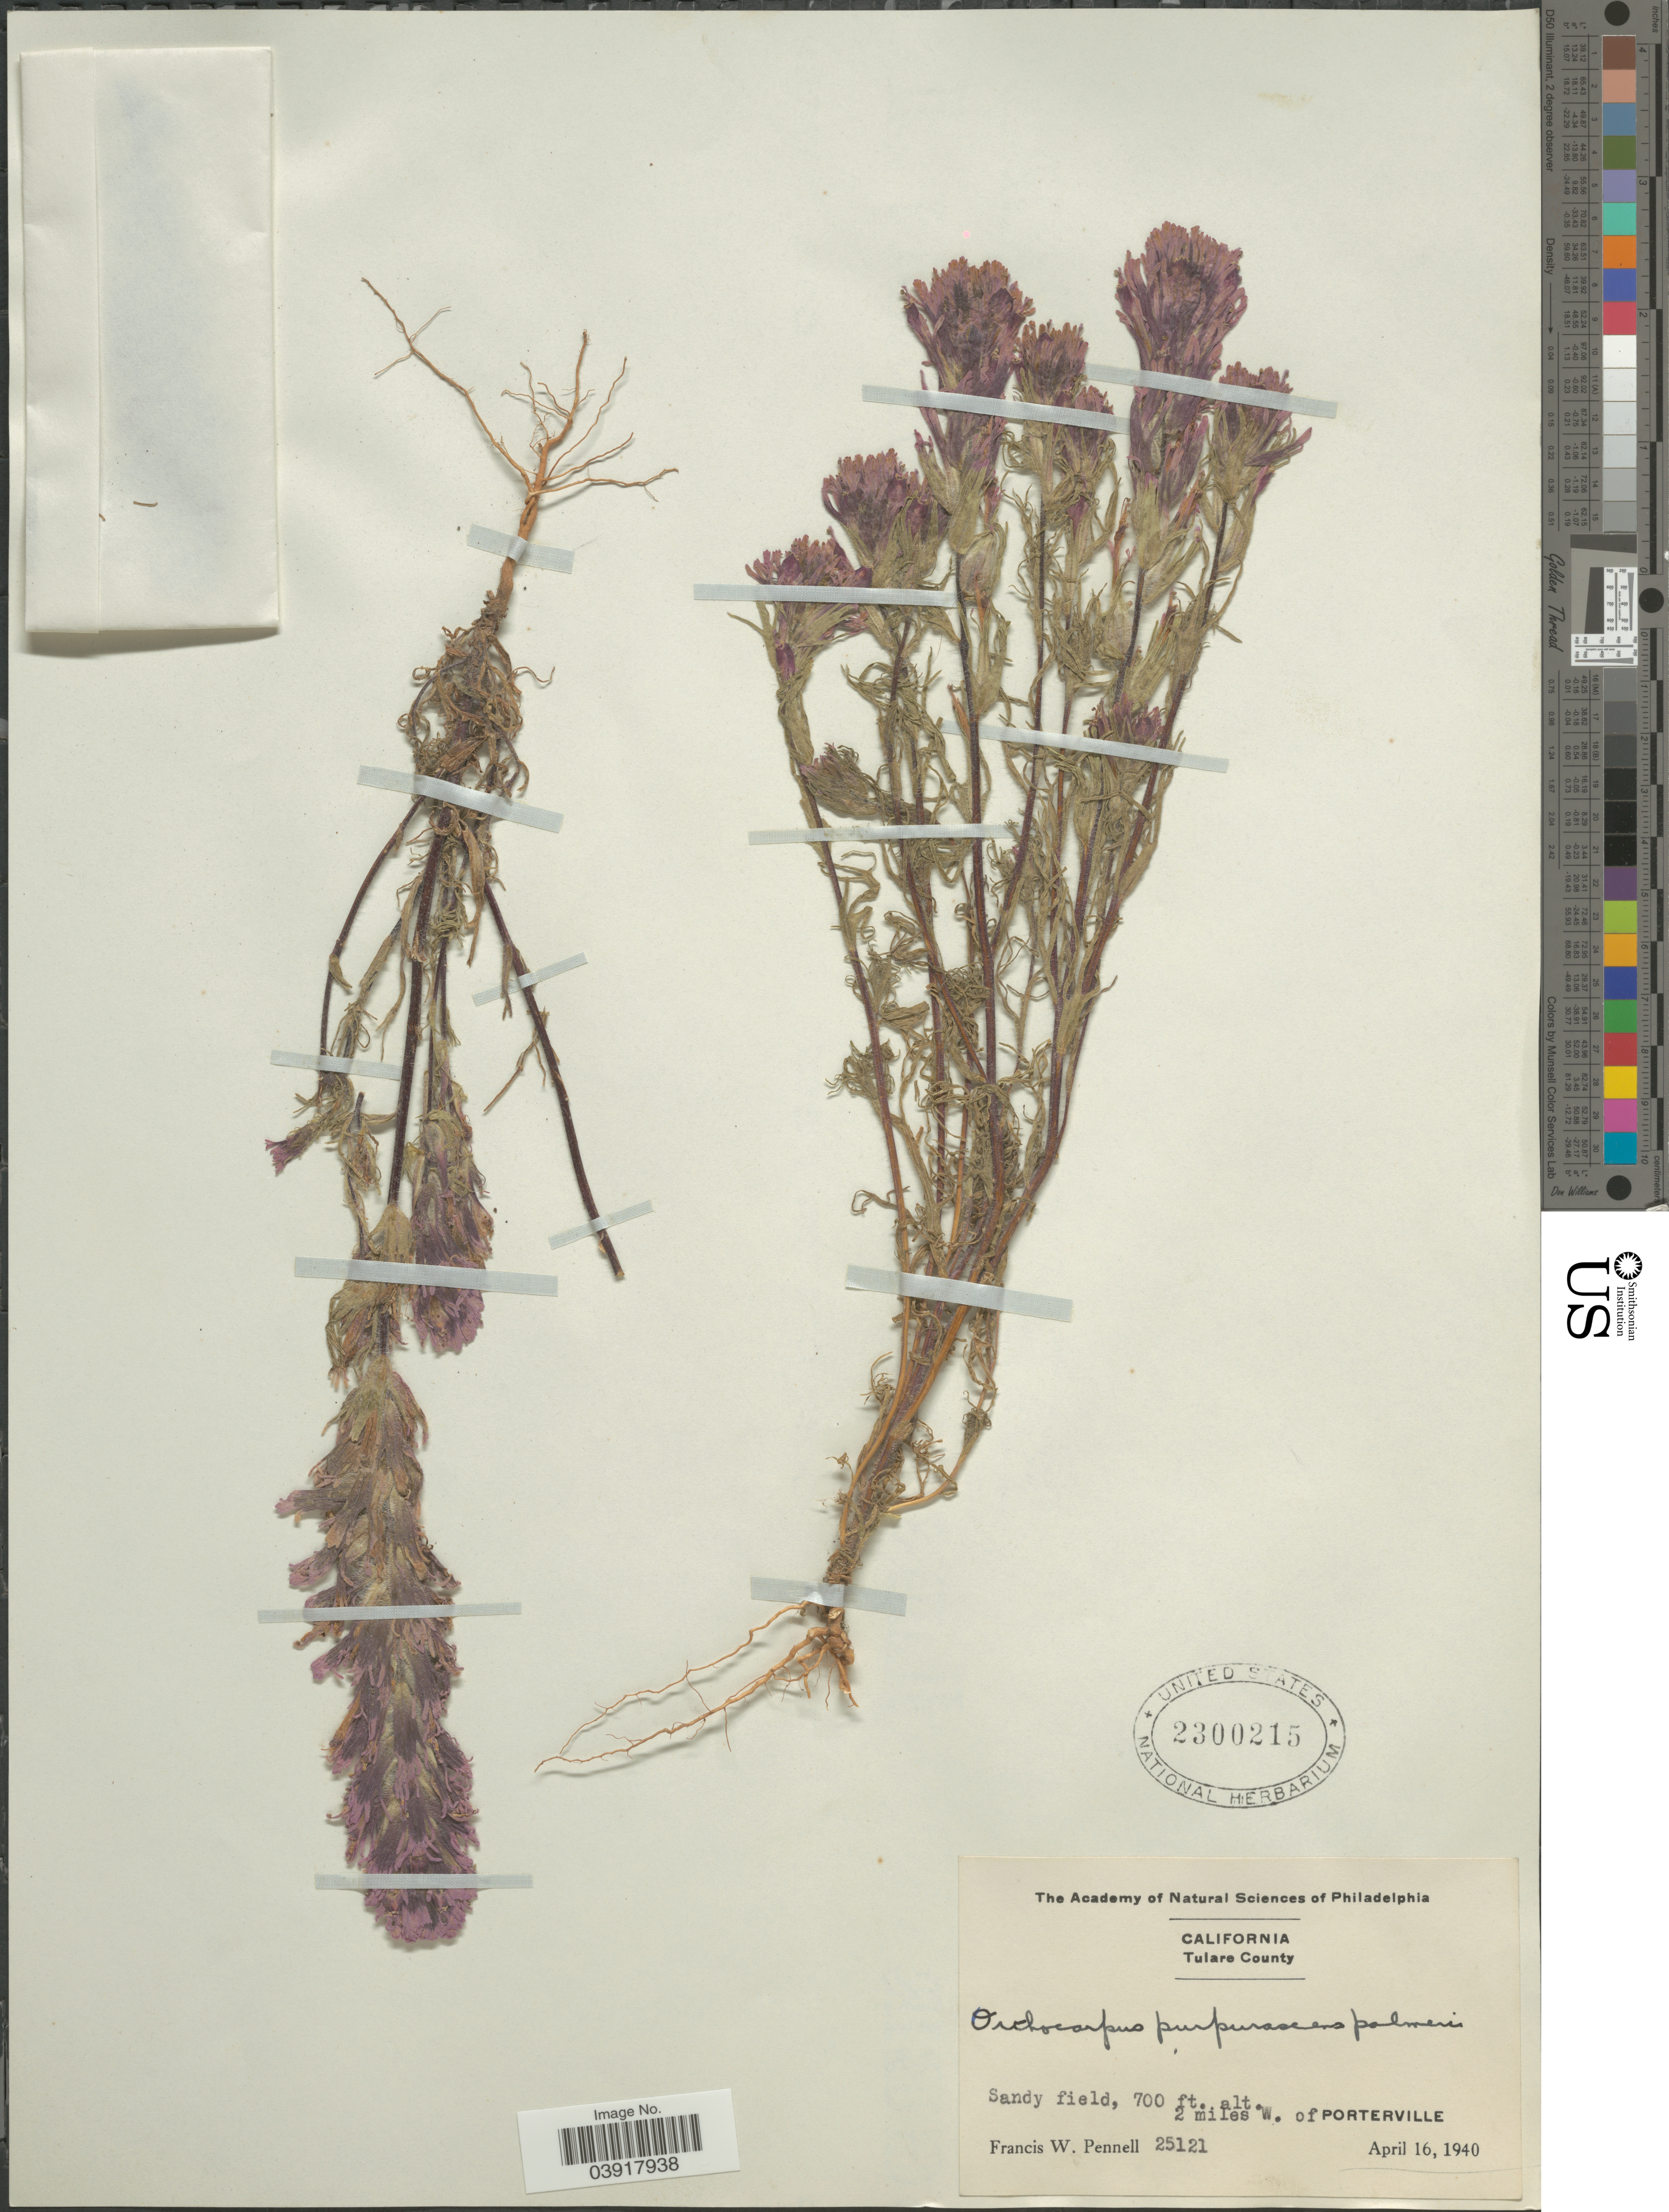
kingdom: Plantae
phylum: Tracheophyta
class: Magnoliopsida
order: Lamiales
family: Orobanchaceae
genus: Orthocarpus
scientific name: Orthocarpus purpurascens var. palmeri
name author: A. Gray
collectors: F. W. Pennell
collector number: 25121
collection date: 1940-04-16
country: United States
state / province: California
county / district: Tulare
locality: Tulare County. Sandy field, 2 miles W. of Porterville.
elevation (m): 213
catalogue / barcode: US 2300215